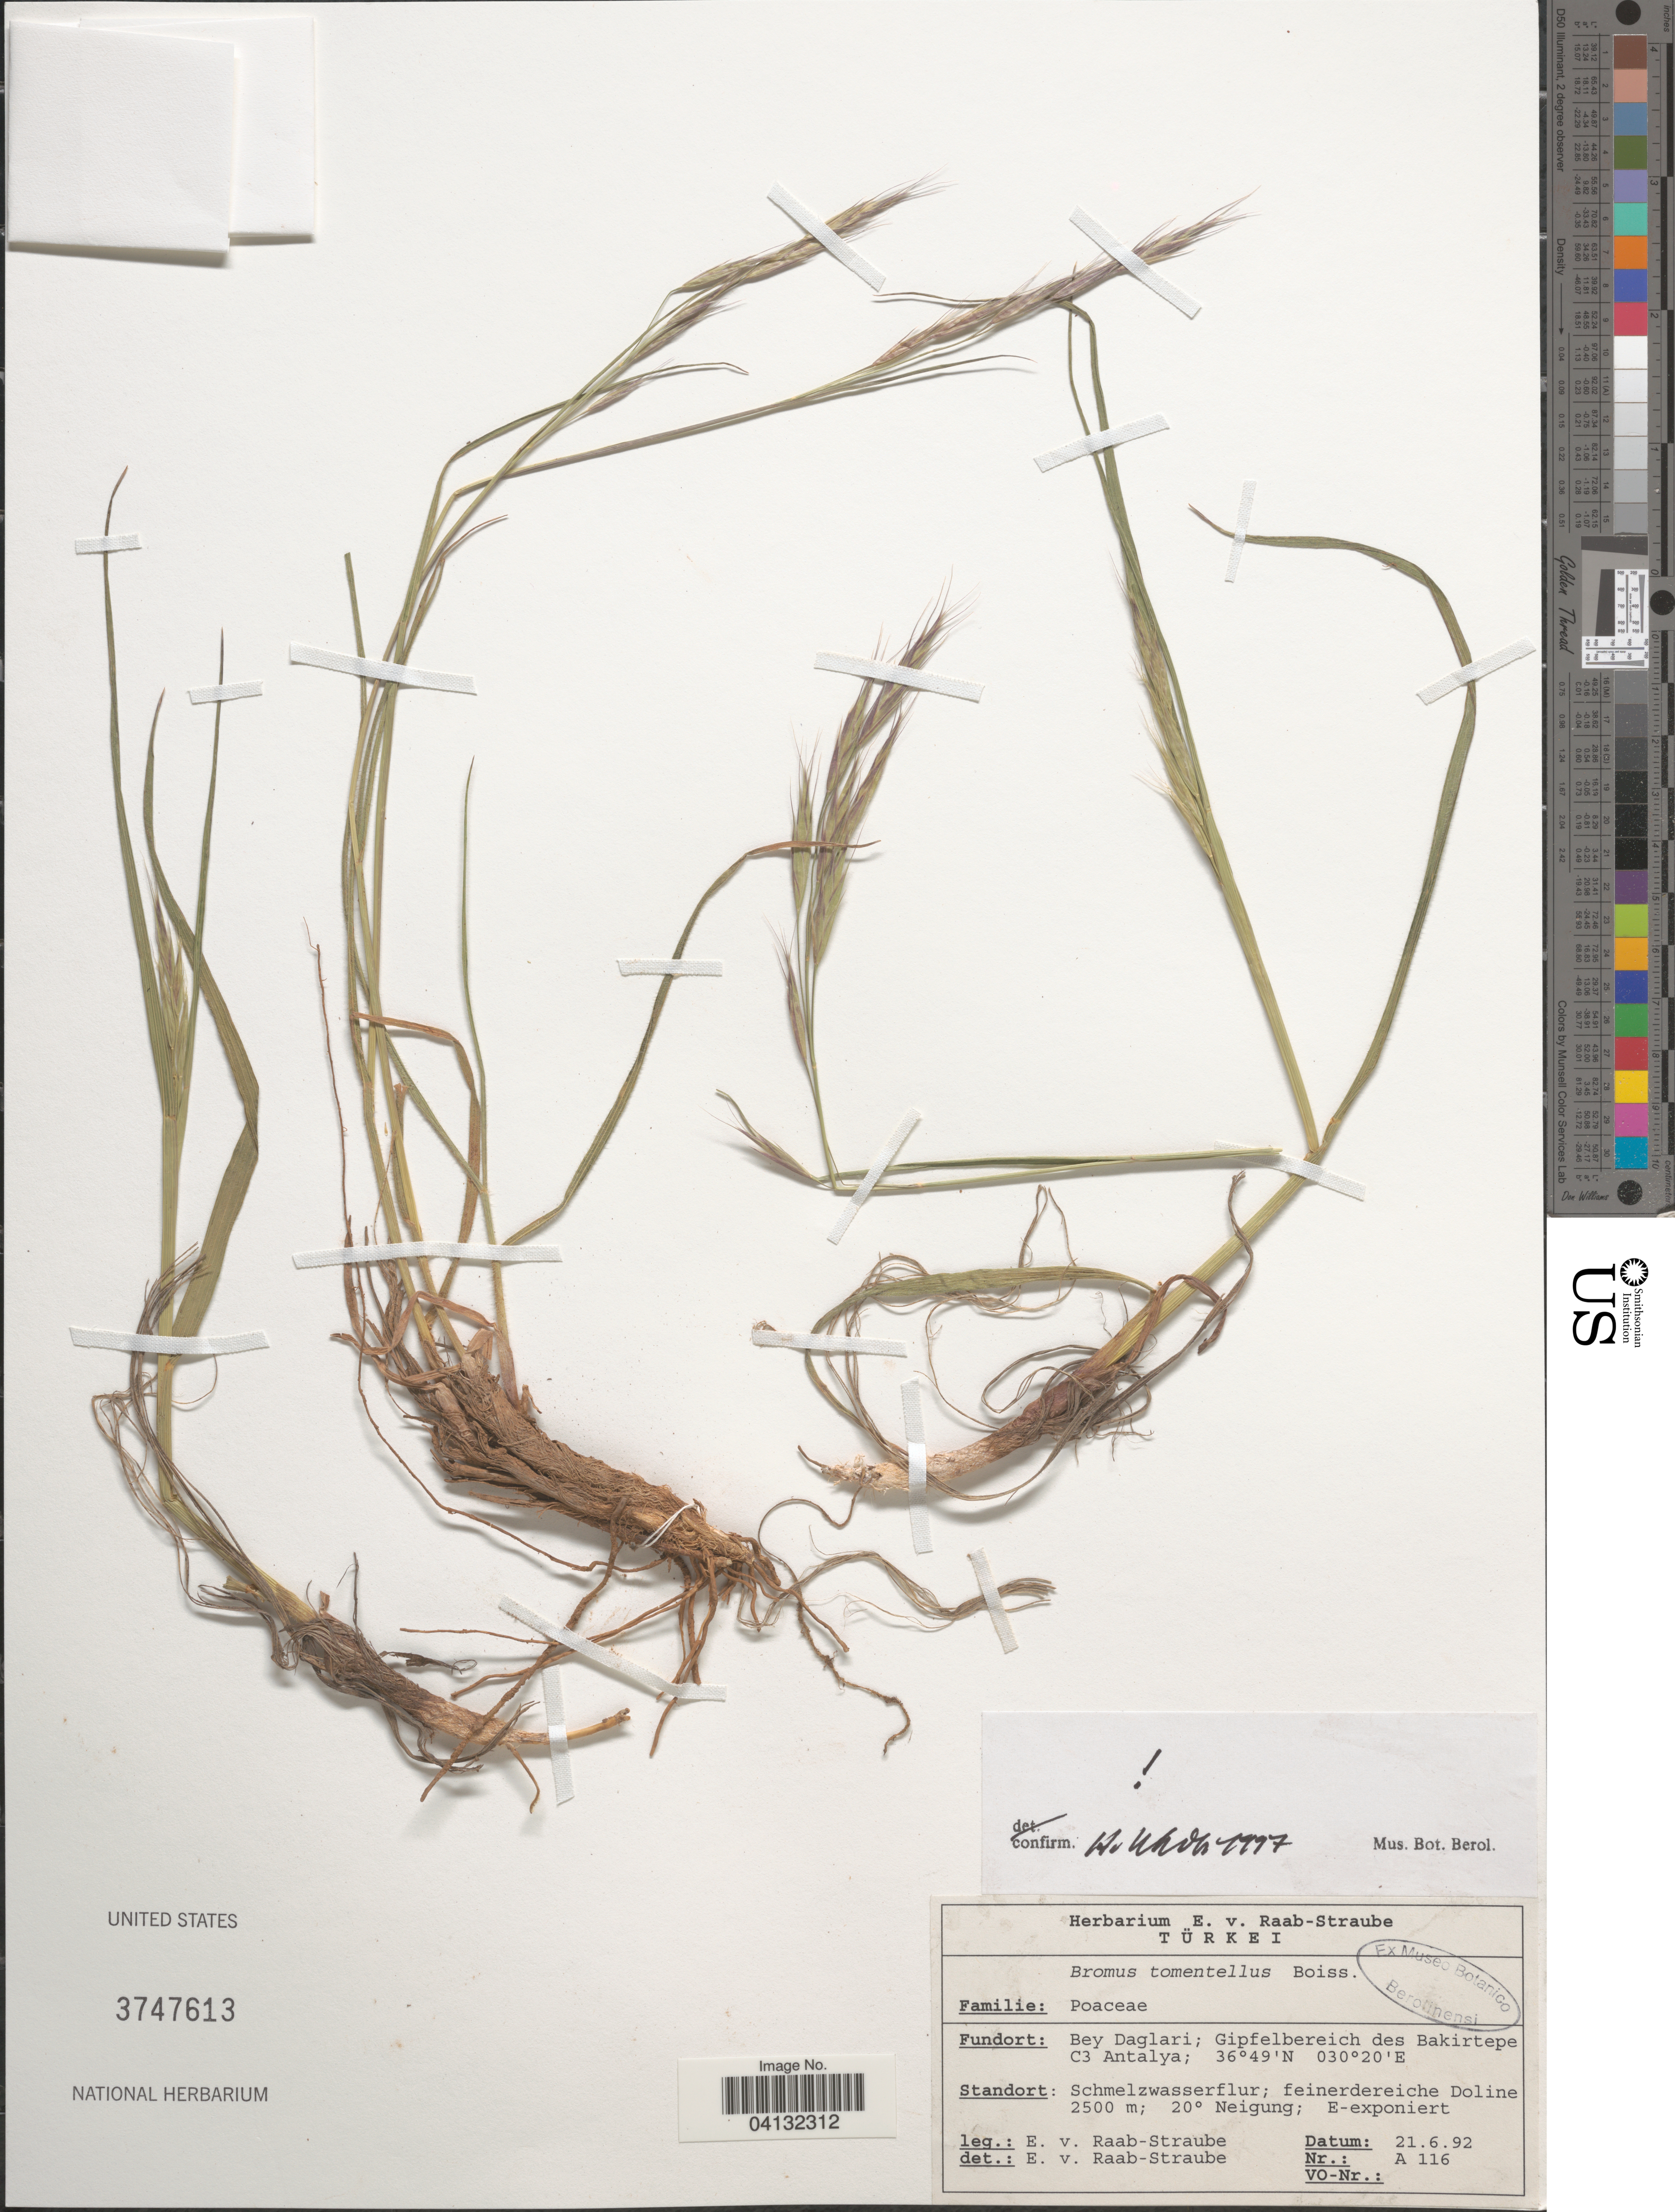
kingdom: Plantae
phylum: Tracheophyta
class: Liliopsida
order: Poales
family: Poaceae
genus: Bromus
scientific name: Bromus tomentellus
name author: Boiss.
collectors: E. Raab-Straube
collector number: A116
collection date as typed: Transcribed d/m/y: 21/6/92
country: Turkey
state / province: Antalya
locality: Türkei. Bey Daglari; Gipfelbereich des Bakirtepe C3. E-exponiert.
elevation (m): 2500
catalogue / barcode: US 3747613